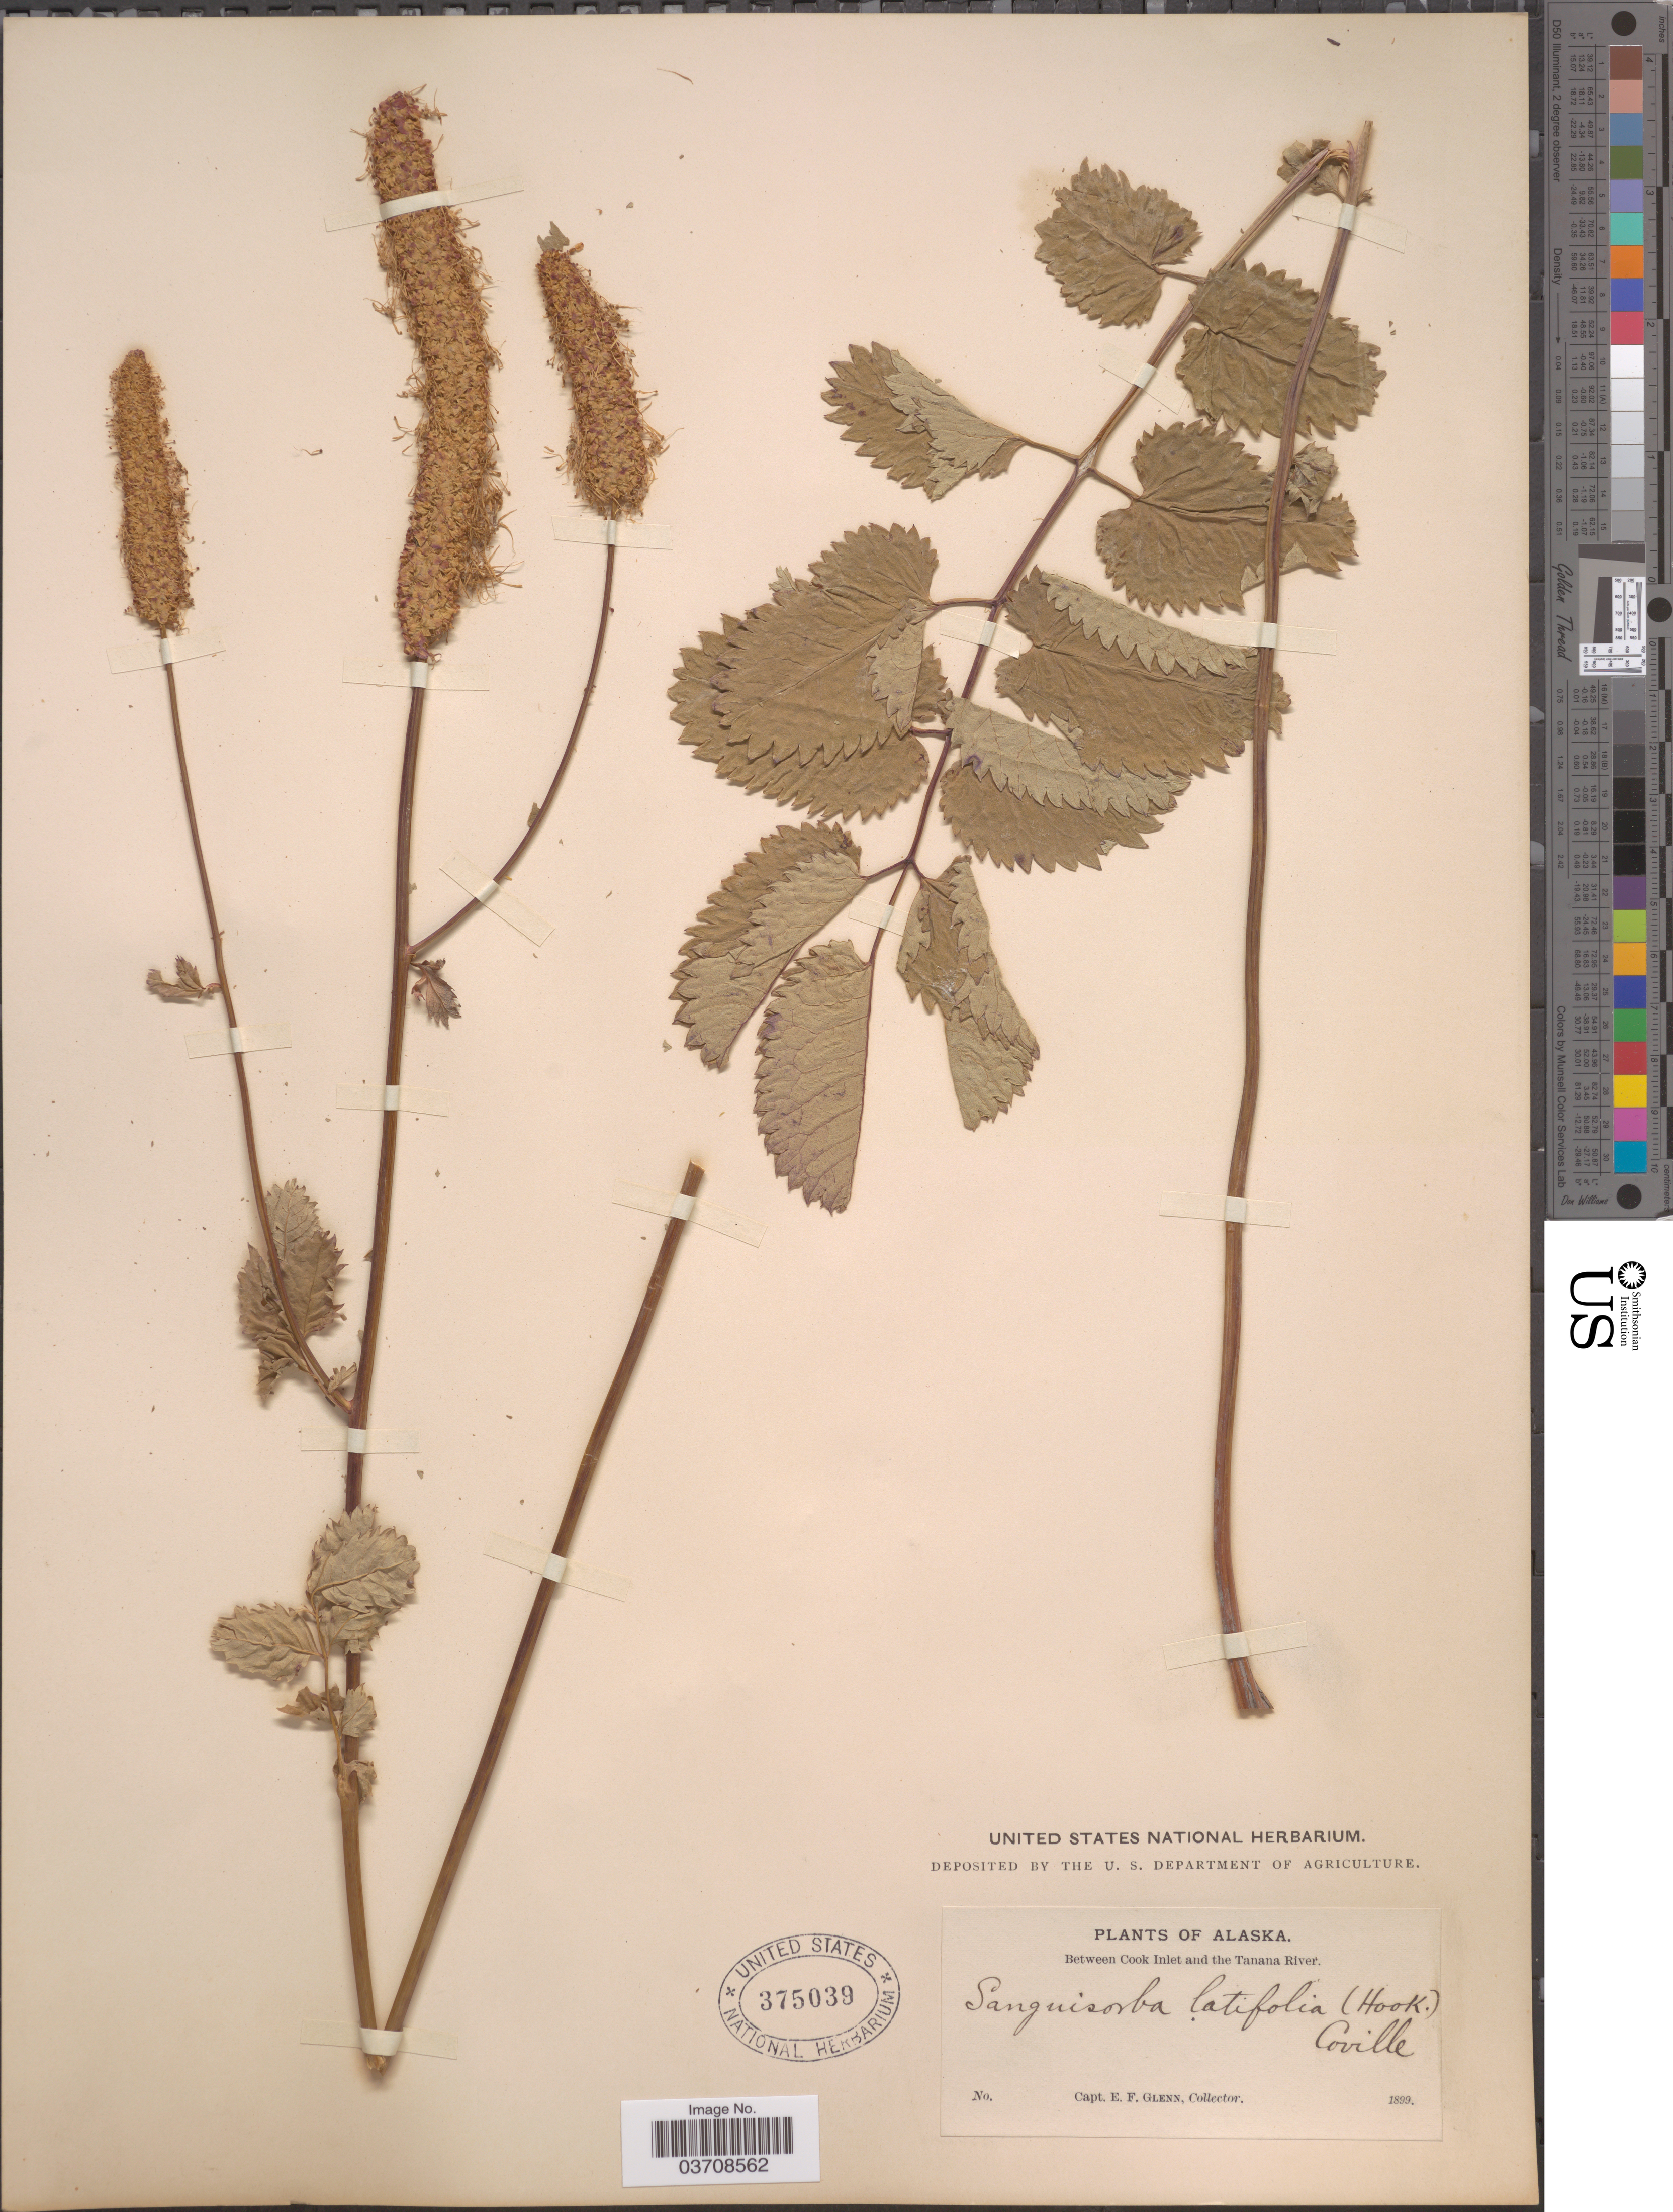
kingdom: Plantae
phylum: Tracheophyta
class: Magnoliopsida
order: Rosales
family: Rosaceae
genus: Sanguisorba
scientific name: Sanguisorba stipulata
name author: Raf.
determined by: Strong, Mark T., (BOT), Smithsonian Institution - National Museum of Natural History (UNITED STATES)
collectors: E. Glenn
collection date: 1899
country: United States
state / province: Alaska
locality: Between Cook Inlet and the Tanana River.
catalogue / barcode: US 375039